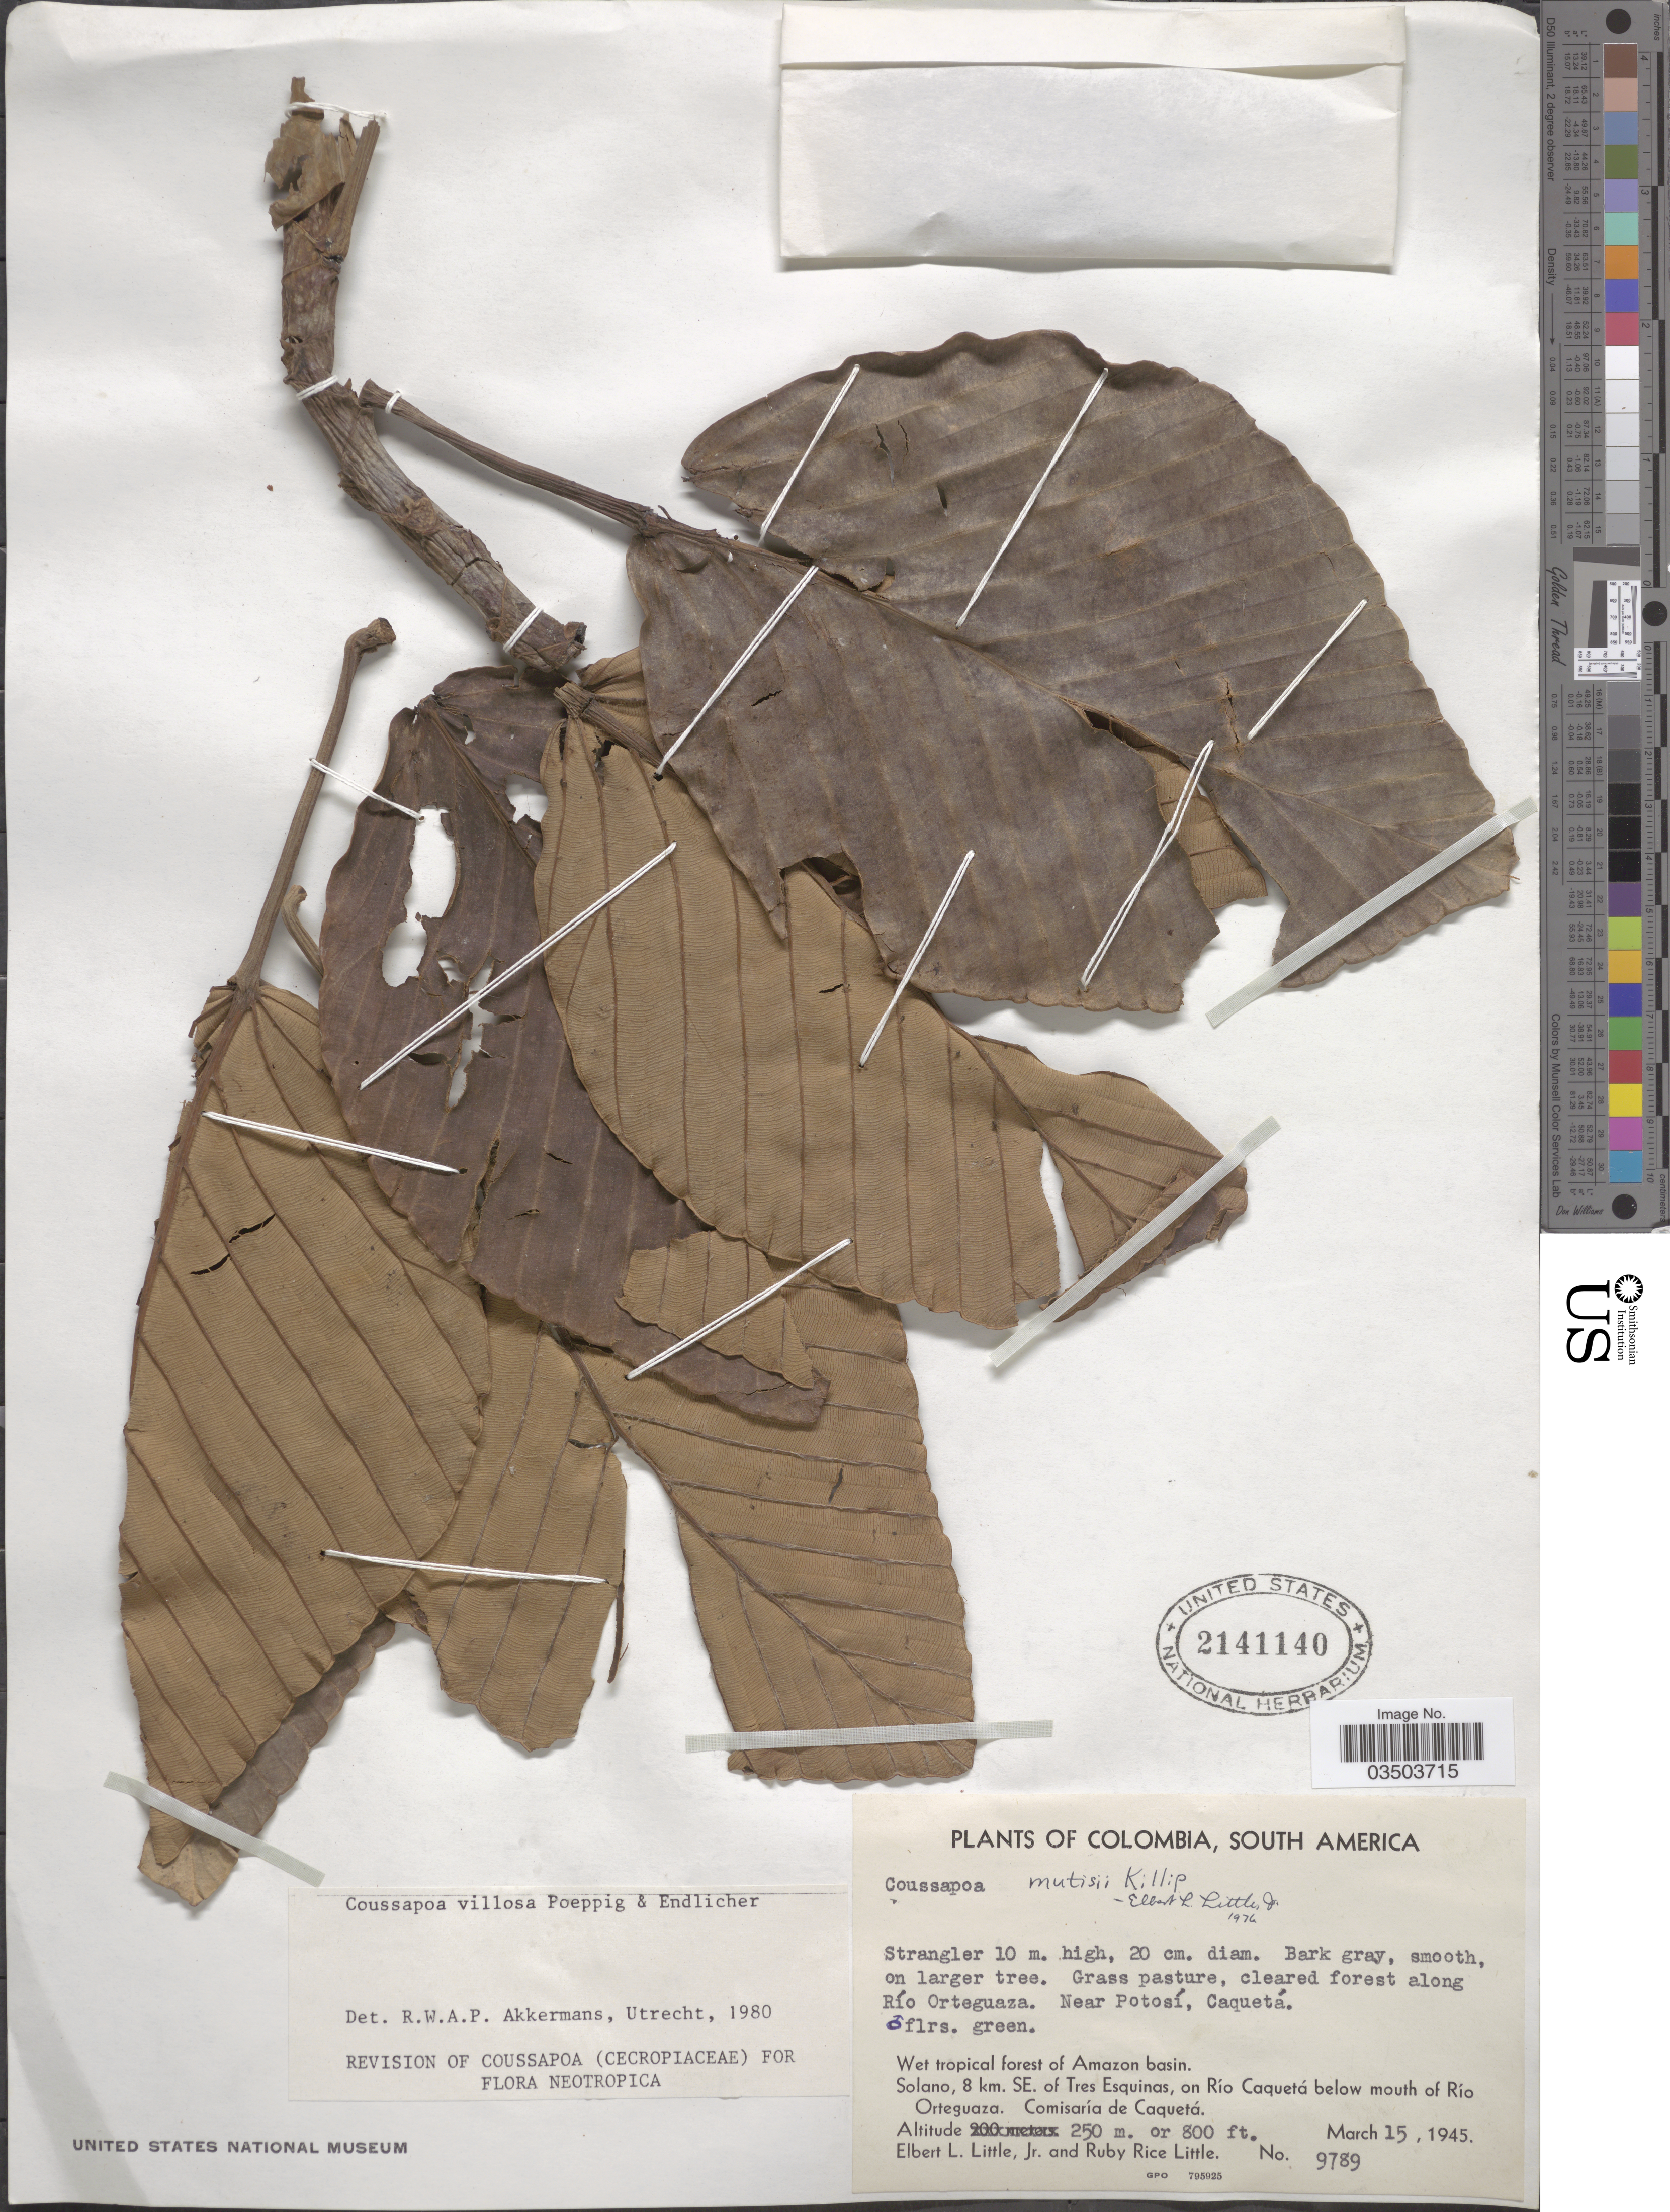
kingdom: Plantae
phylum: Tracheophyta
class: Magnoliopsida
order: Rosales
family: Urticaceae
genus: Coussapoa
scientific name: Coussapoa villosa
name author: Poepp. & Endl.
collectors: E. L. Little & R. R. Little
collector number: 9789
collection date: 1945-03-15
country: Colombia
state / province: Caquetá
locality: Cleared forest along Río Orteguaza. Near Potosí. Wet tropical forest of Amazon basin. Solano, 8 km. SE. of Tres Esquinas, on Río Caquetá below mouth of Río Orteguaza. Comisaría de Caquetá.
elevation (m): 244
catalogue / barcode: US 2141140